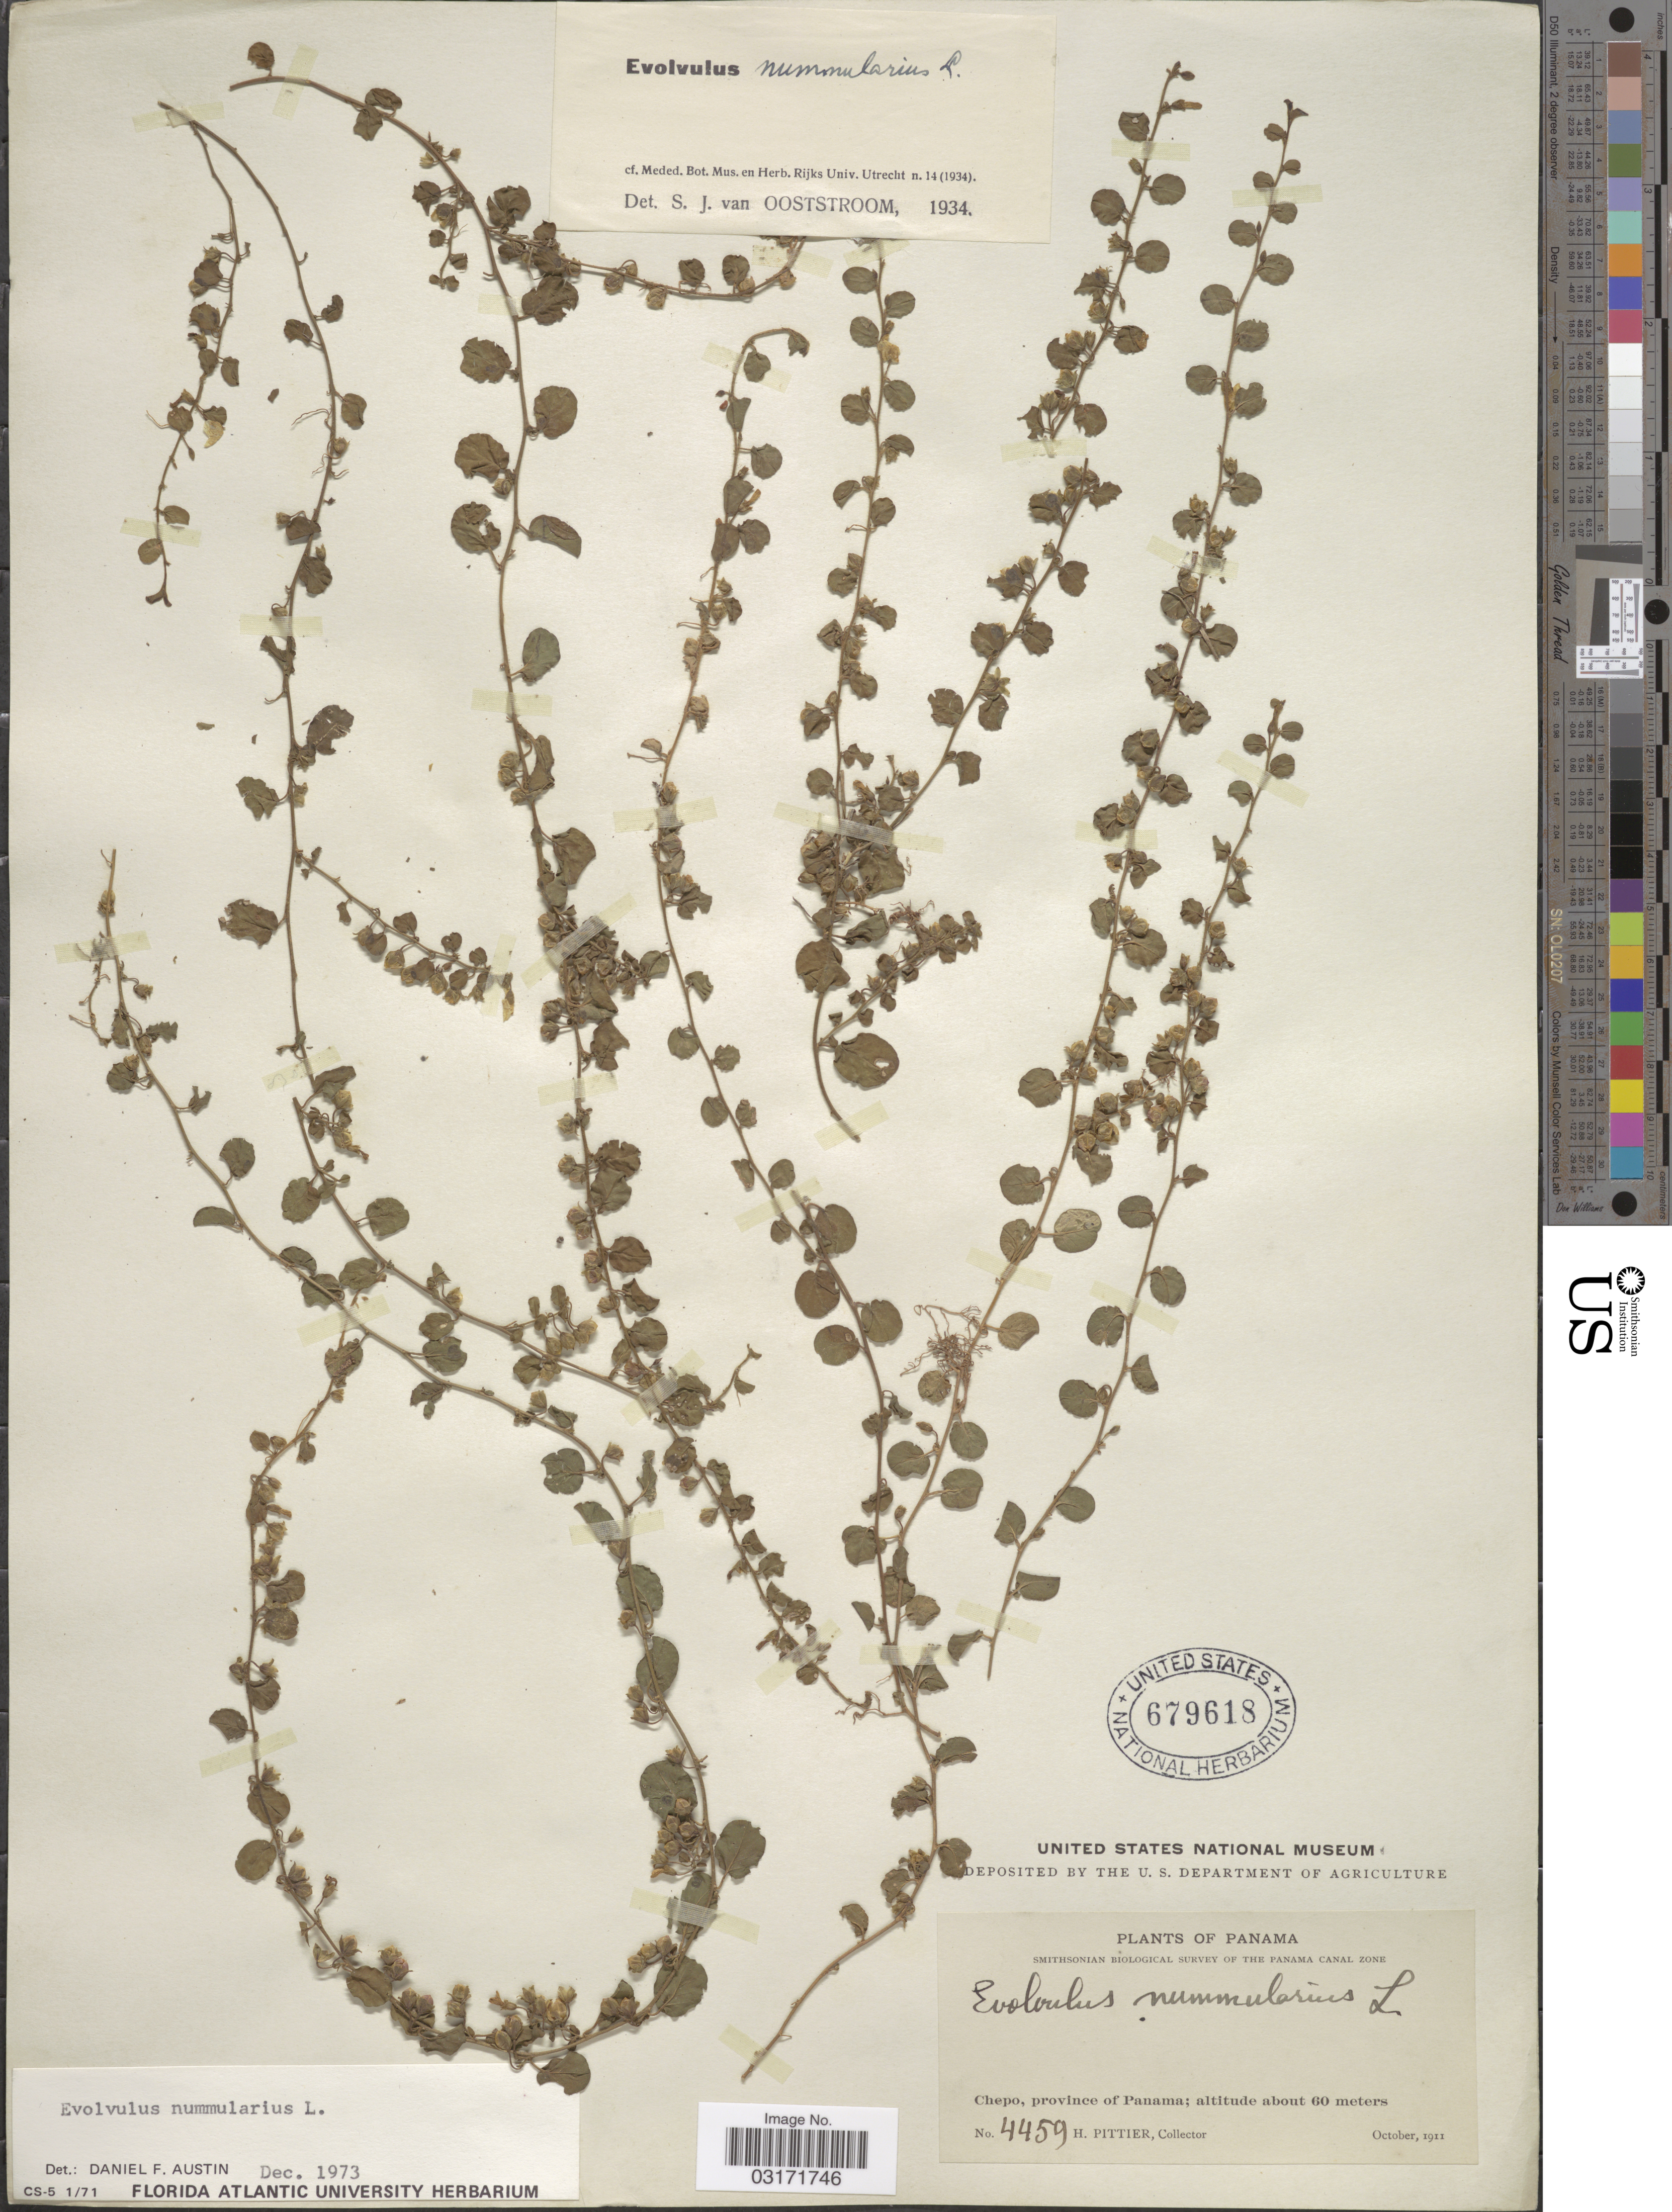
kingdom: Plantae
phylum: Tracheophyta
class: Magnoliopsida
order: Solanales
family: Convolvulaceae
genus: Evolvulus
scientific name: Evolvulus nummularius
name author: (L.) L.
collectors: H. F. Pittier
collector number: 4459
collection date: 1911-11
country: Panama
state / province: Panamá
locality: Chepo.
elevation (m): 60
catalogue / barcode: US 679618